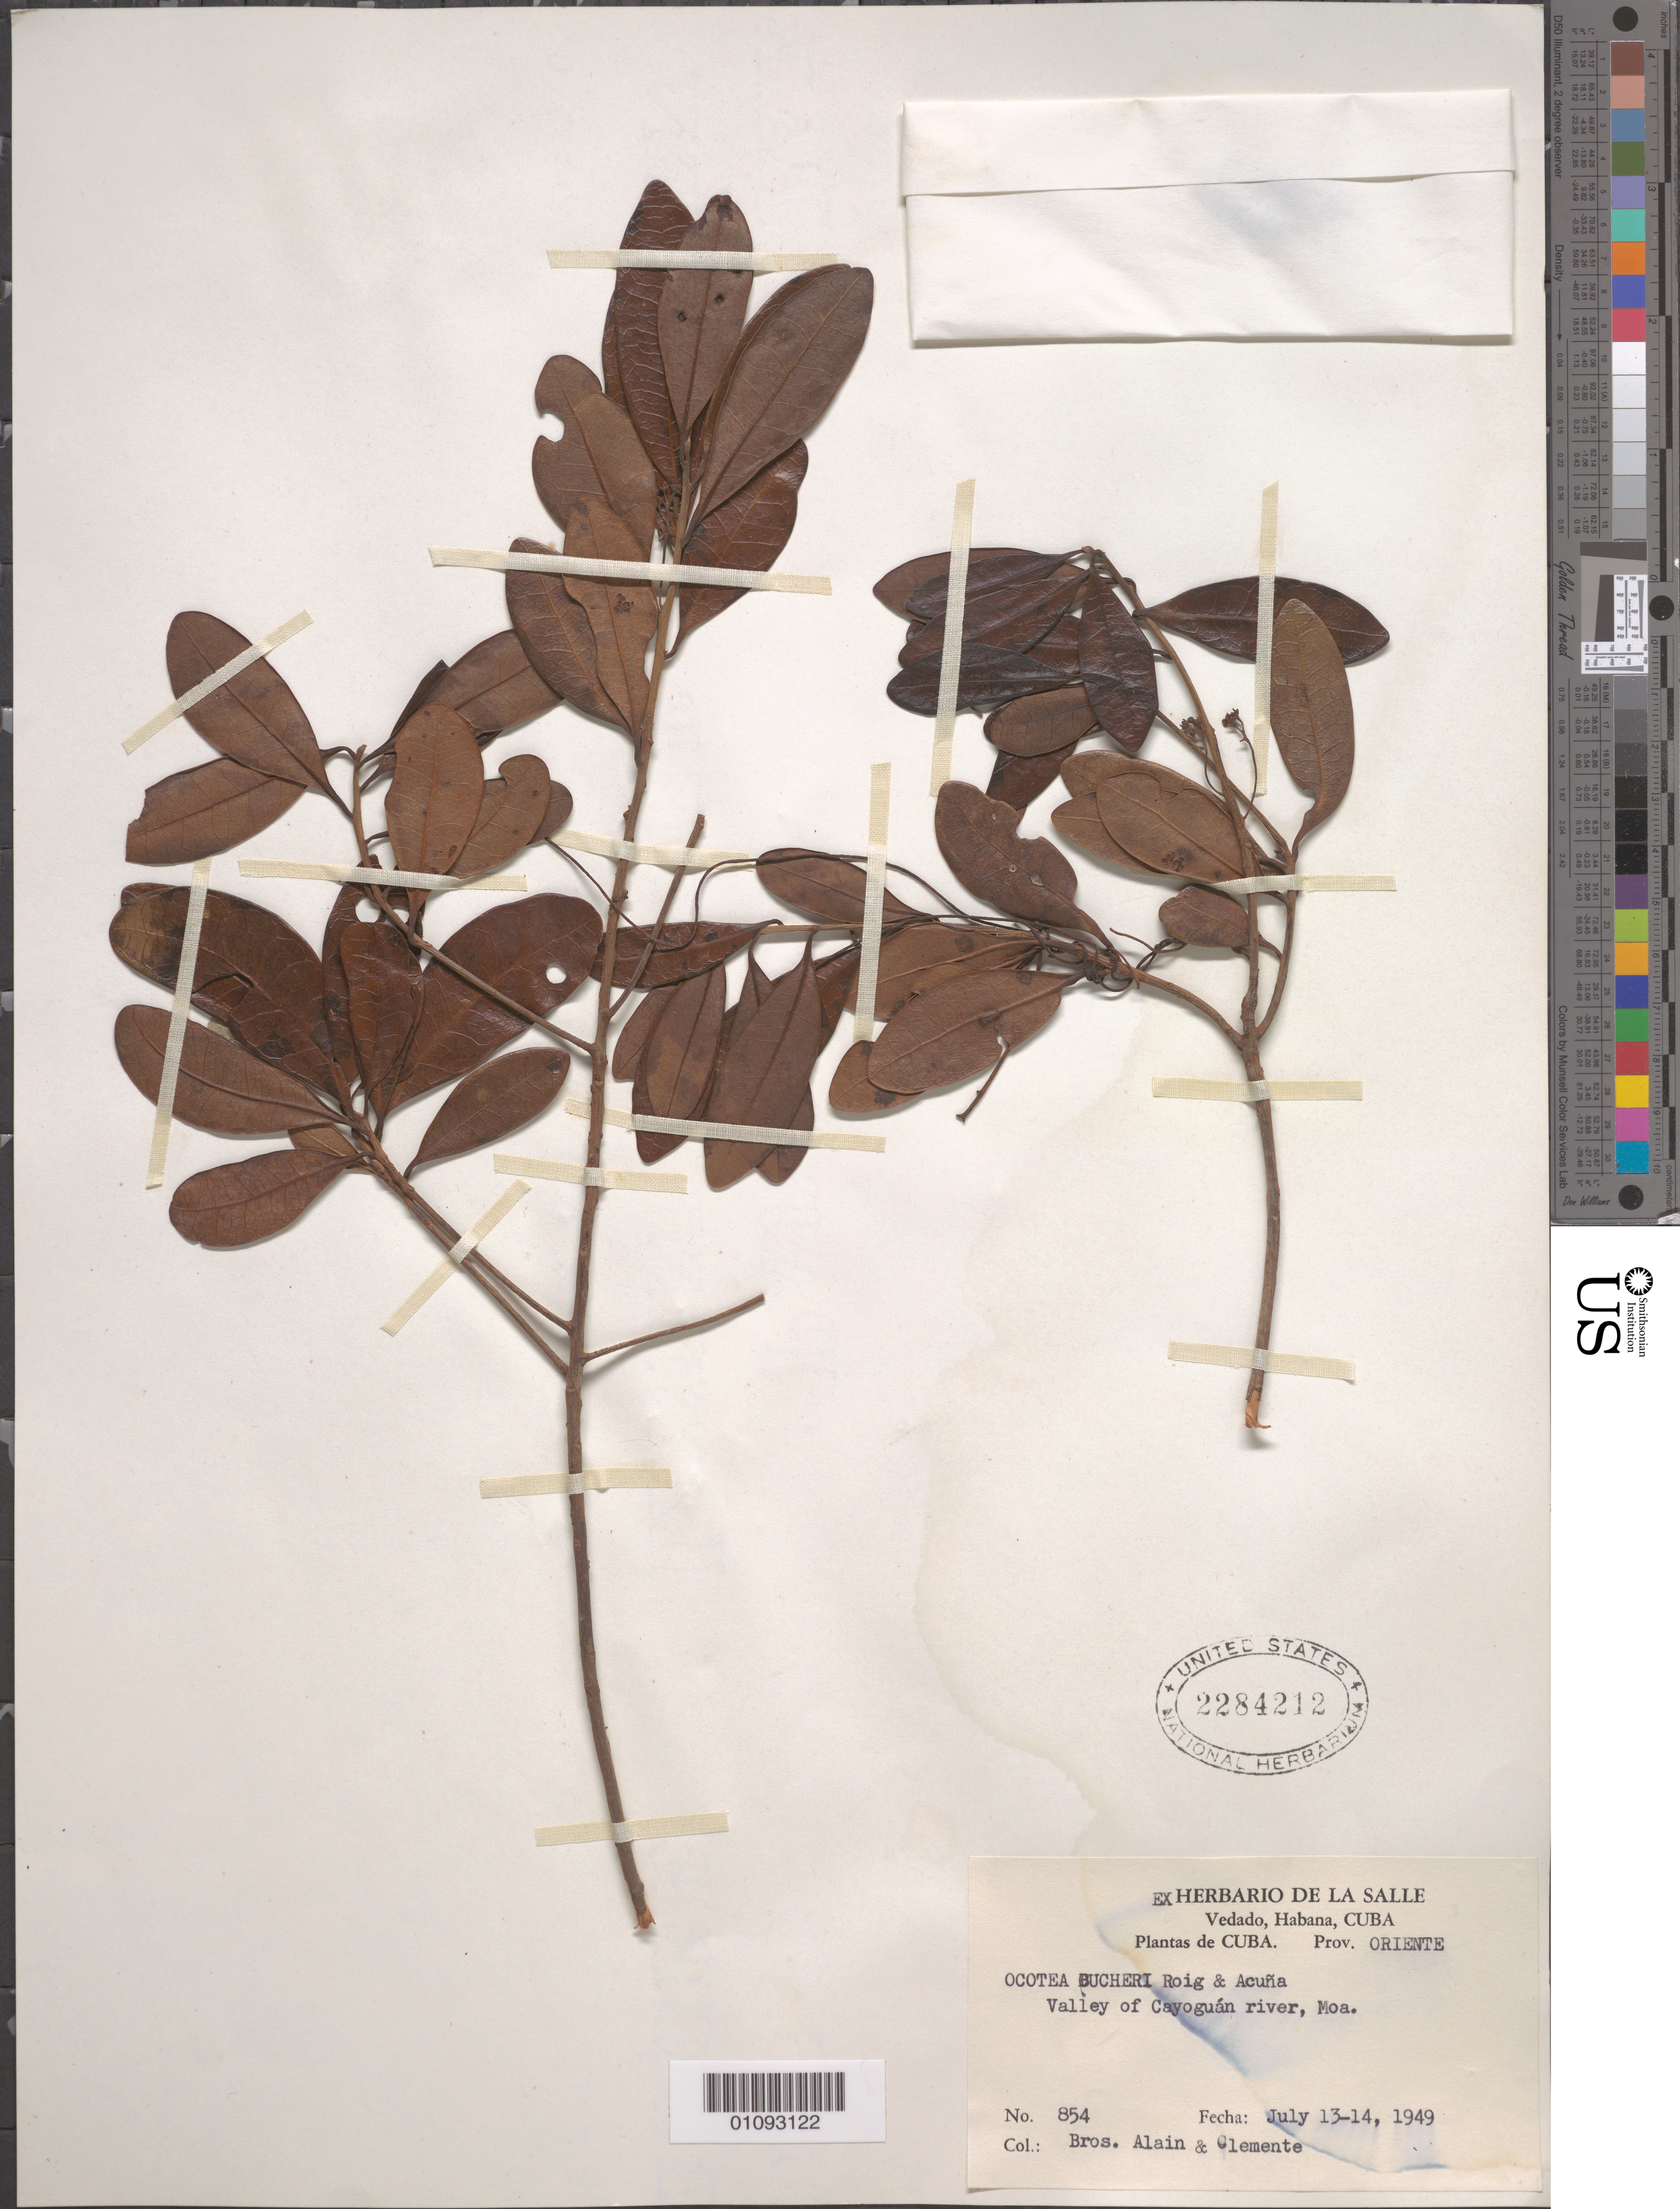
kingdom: Plantae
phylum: Tracheophyta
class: Magnoliopsida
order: Laurales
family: Lauraceae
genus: Ocotea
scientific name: Ocotea bucheri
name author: Roíg & Acuña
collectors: A. H. Liogier & Bro. Clemente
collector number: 854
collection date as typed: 13 Jul 1949 to 14 Jul 1949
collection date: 1949-07-13/1949-07-14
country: Cuba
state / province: Holguín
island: Cuba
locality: Valley of Cayoguan River, Moa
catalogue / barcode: US 2284212